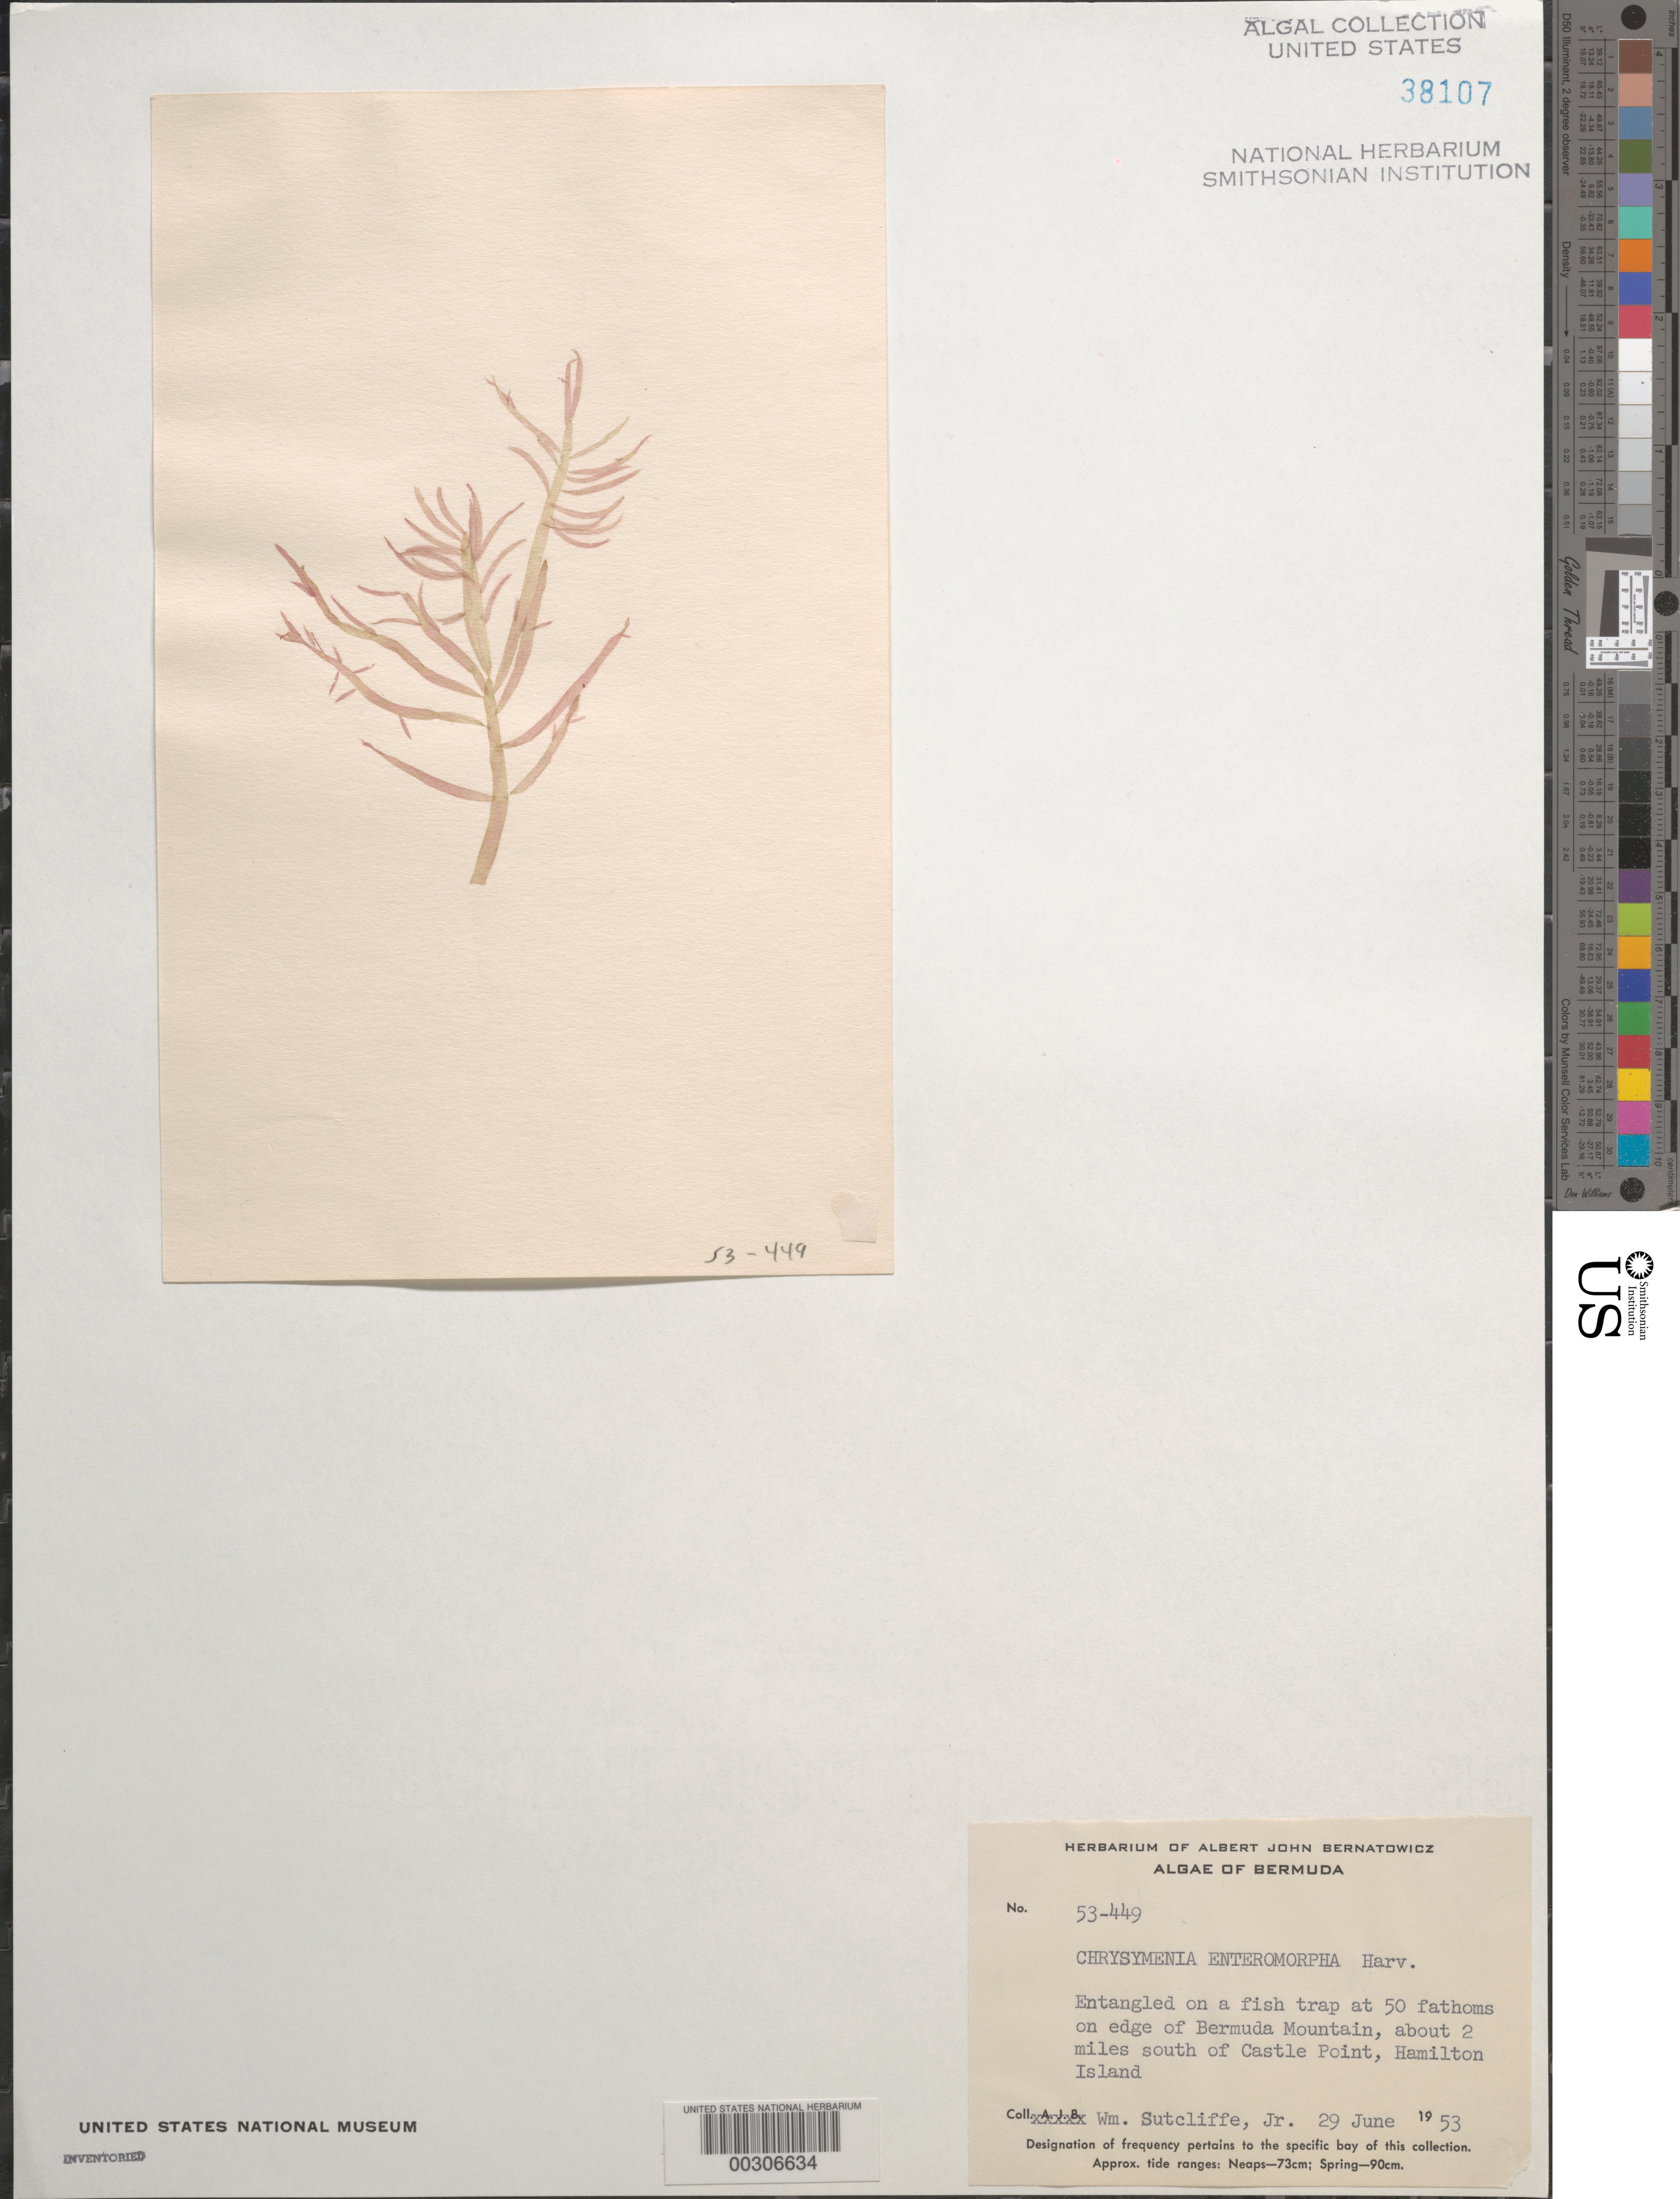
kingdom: Plantae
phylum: Rhodophyta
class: Florideophyceae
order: Rhodymeniales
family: Rhodymeniaceae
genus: Botryocladia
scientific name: Botryocladia enteromorpha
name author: (Harv.) W.E. Schmidt et al. in W.E. Schmidt et al.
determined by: Algae name updating Project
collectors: W. Sutcliffe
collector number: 53-449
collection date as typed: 29 Jun 1953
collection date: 1953-06-29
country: Bermuda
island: Bermuda Island (Hamilton Island)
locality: Bermuda Mountain edge, ca. 2 miles south of Castle Point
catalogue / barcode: US 38107